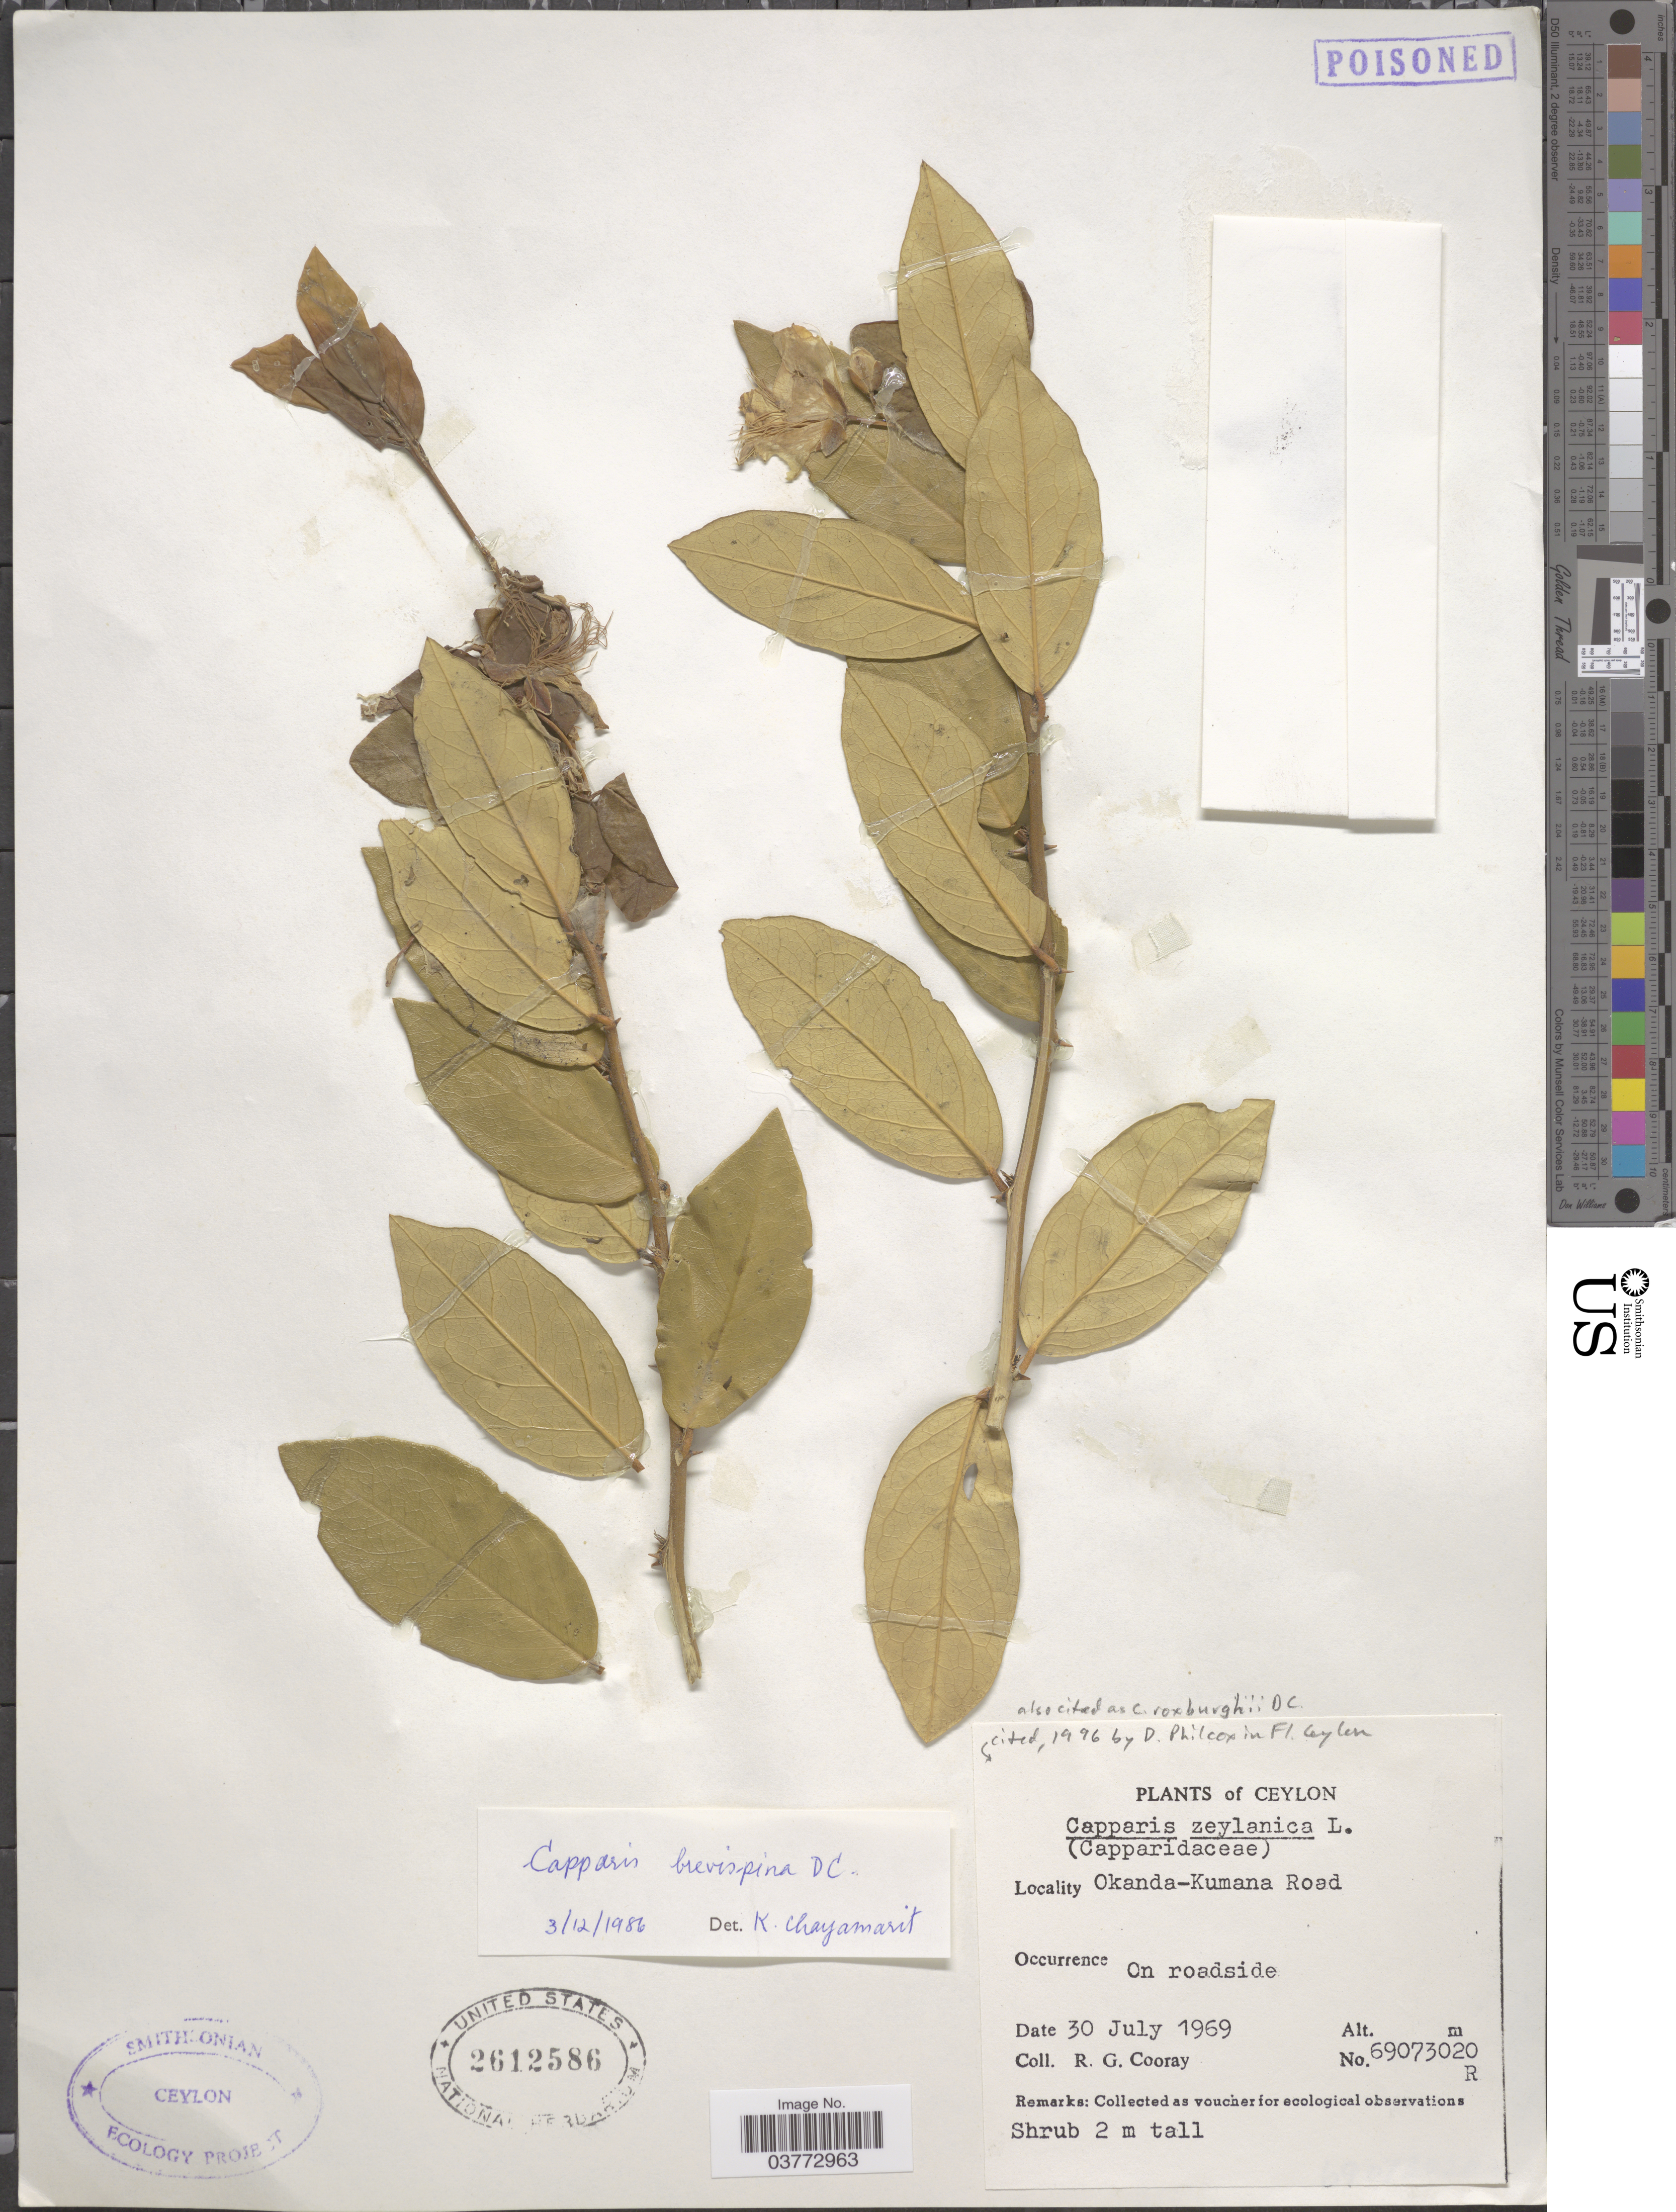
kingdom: Plantae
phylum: Tracheophyta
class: Magnoliopsida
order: Brassicales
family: Capparaceae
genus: Capparis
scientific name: Capparis zeylanica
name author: L.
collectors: R. Cooray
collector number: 69073020R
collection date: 1969-07-30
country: Sri Lanka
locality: Ceylon. Okanda-Kumana Road.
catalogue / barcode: US 2612586